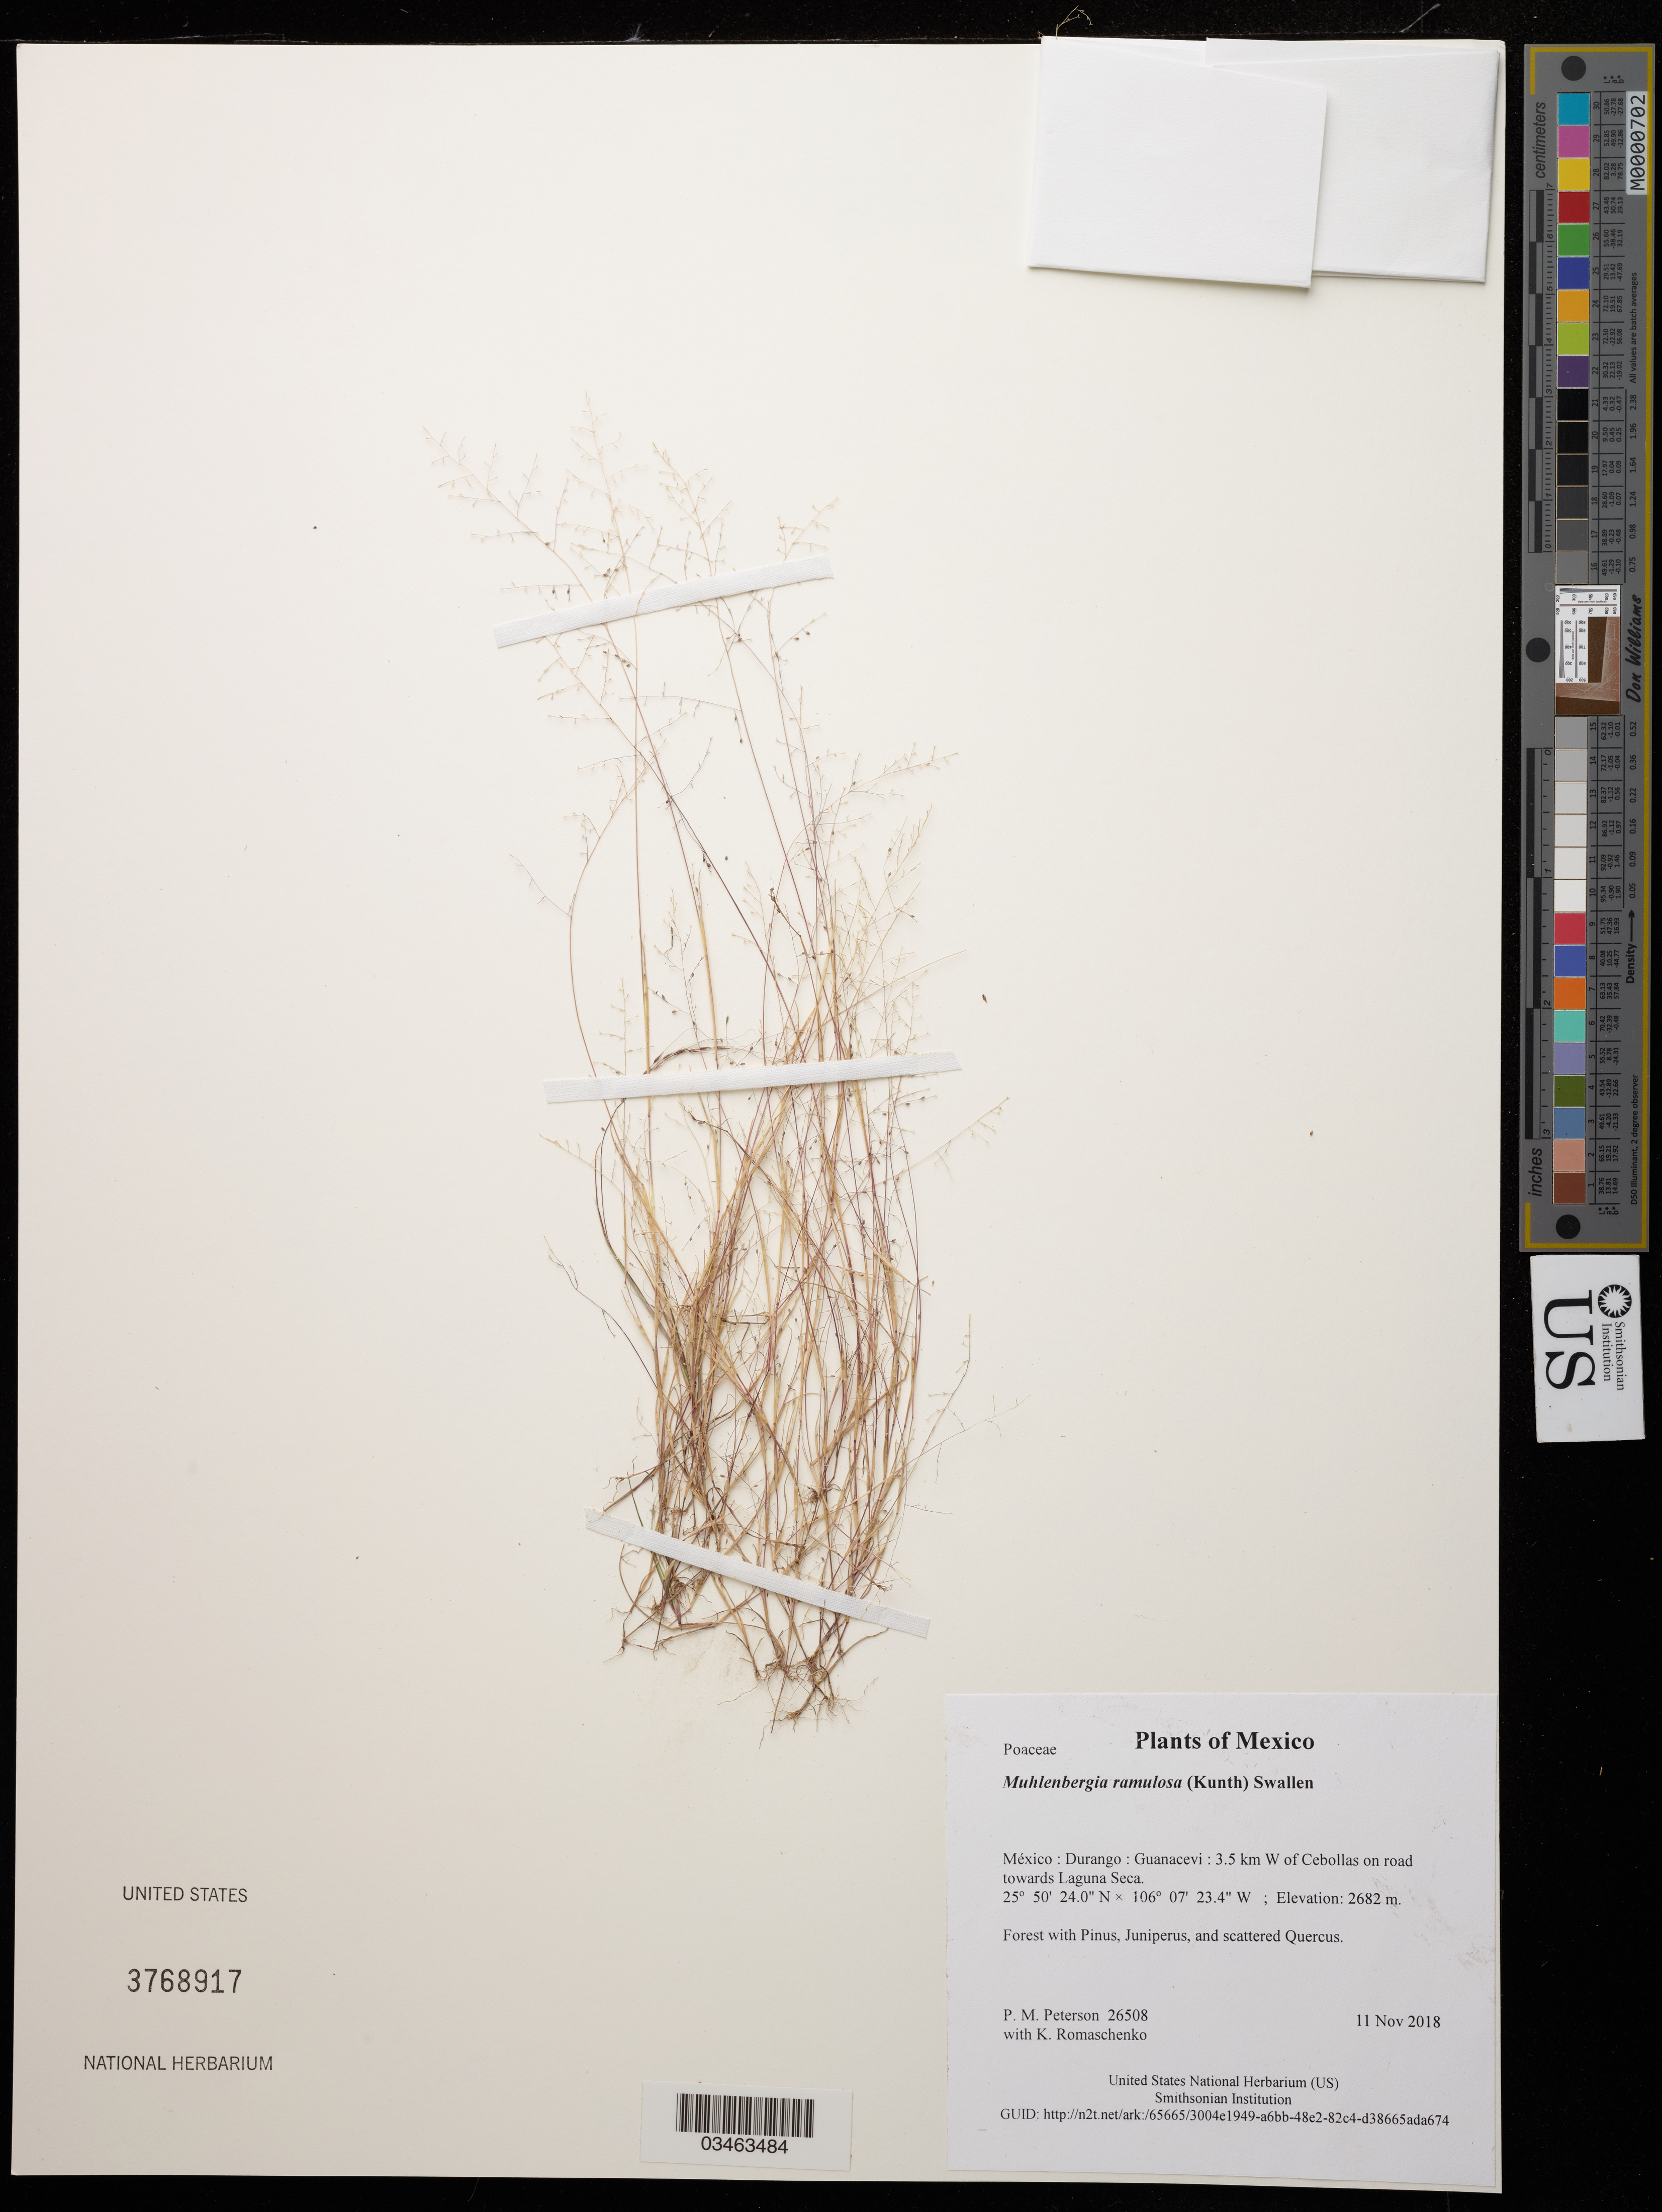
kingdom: Plantae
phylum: Tracheophyta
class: Liliopsida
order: Poales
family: Poaceae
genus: Muhlenbergia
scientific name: Muhlenbergia ramulosa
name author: (Kunth) Swallen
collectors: P. M. Peterson & K. Romaschenko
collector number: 26508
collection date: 2018-11-11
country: México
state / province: Durango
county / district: Guanacevi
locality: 3.5 km W of Cebollas on road towards Laguna Seca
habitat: Forest with Pinus, Juniperus, and scattered Quercus.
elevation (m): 2682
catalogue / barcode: US 3768917